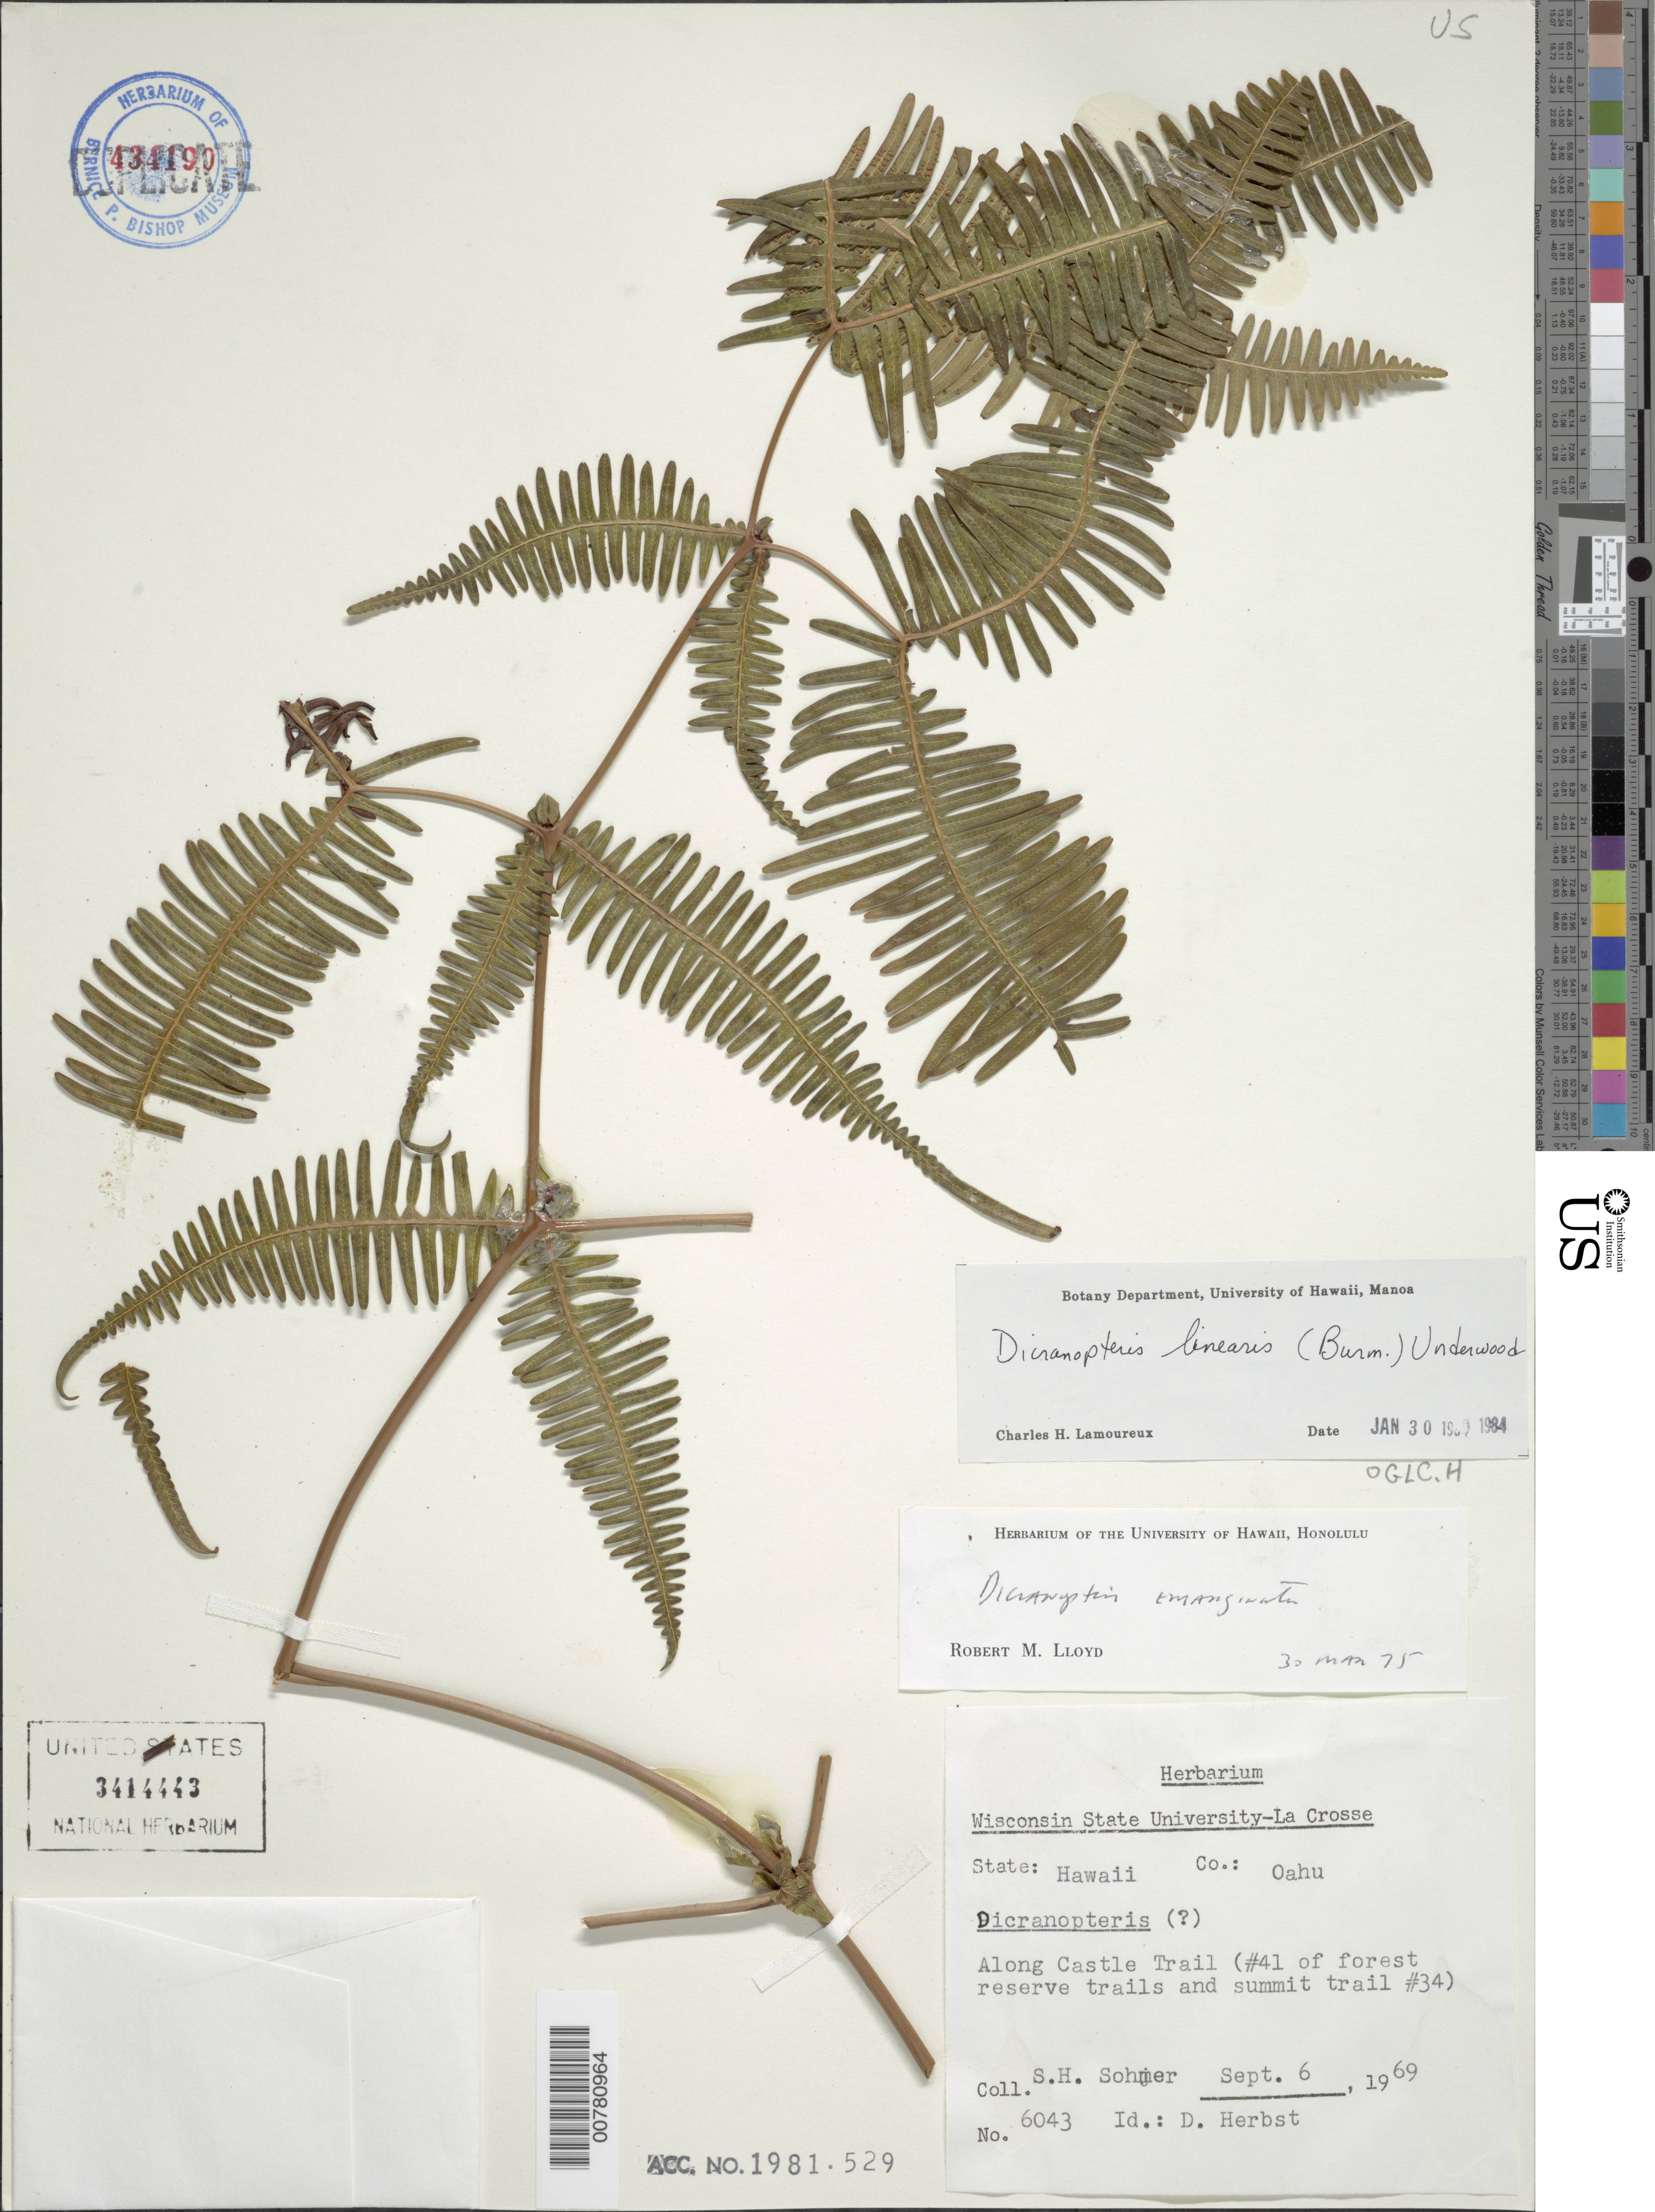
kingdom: Plantae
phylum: Tracheophyta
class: Polypodiopsida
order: Gleicheniales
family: Gleicheniaceae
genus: Dicranopteris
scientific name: Dicranopteris linearis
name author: (Burm. f.) Underw.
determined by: Lamoureux, C. H.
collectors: S. H. Sohmer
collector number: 6043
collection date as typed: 6 Sep 1969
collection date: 1969-09-06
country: United States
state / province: Hawaii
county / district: Honolulu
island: Oahu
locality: Along Castle Trail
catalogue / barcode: US 3414443